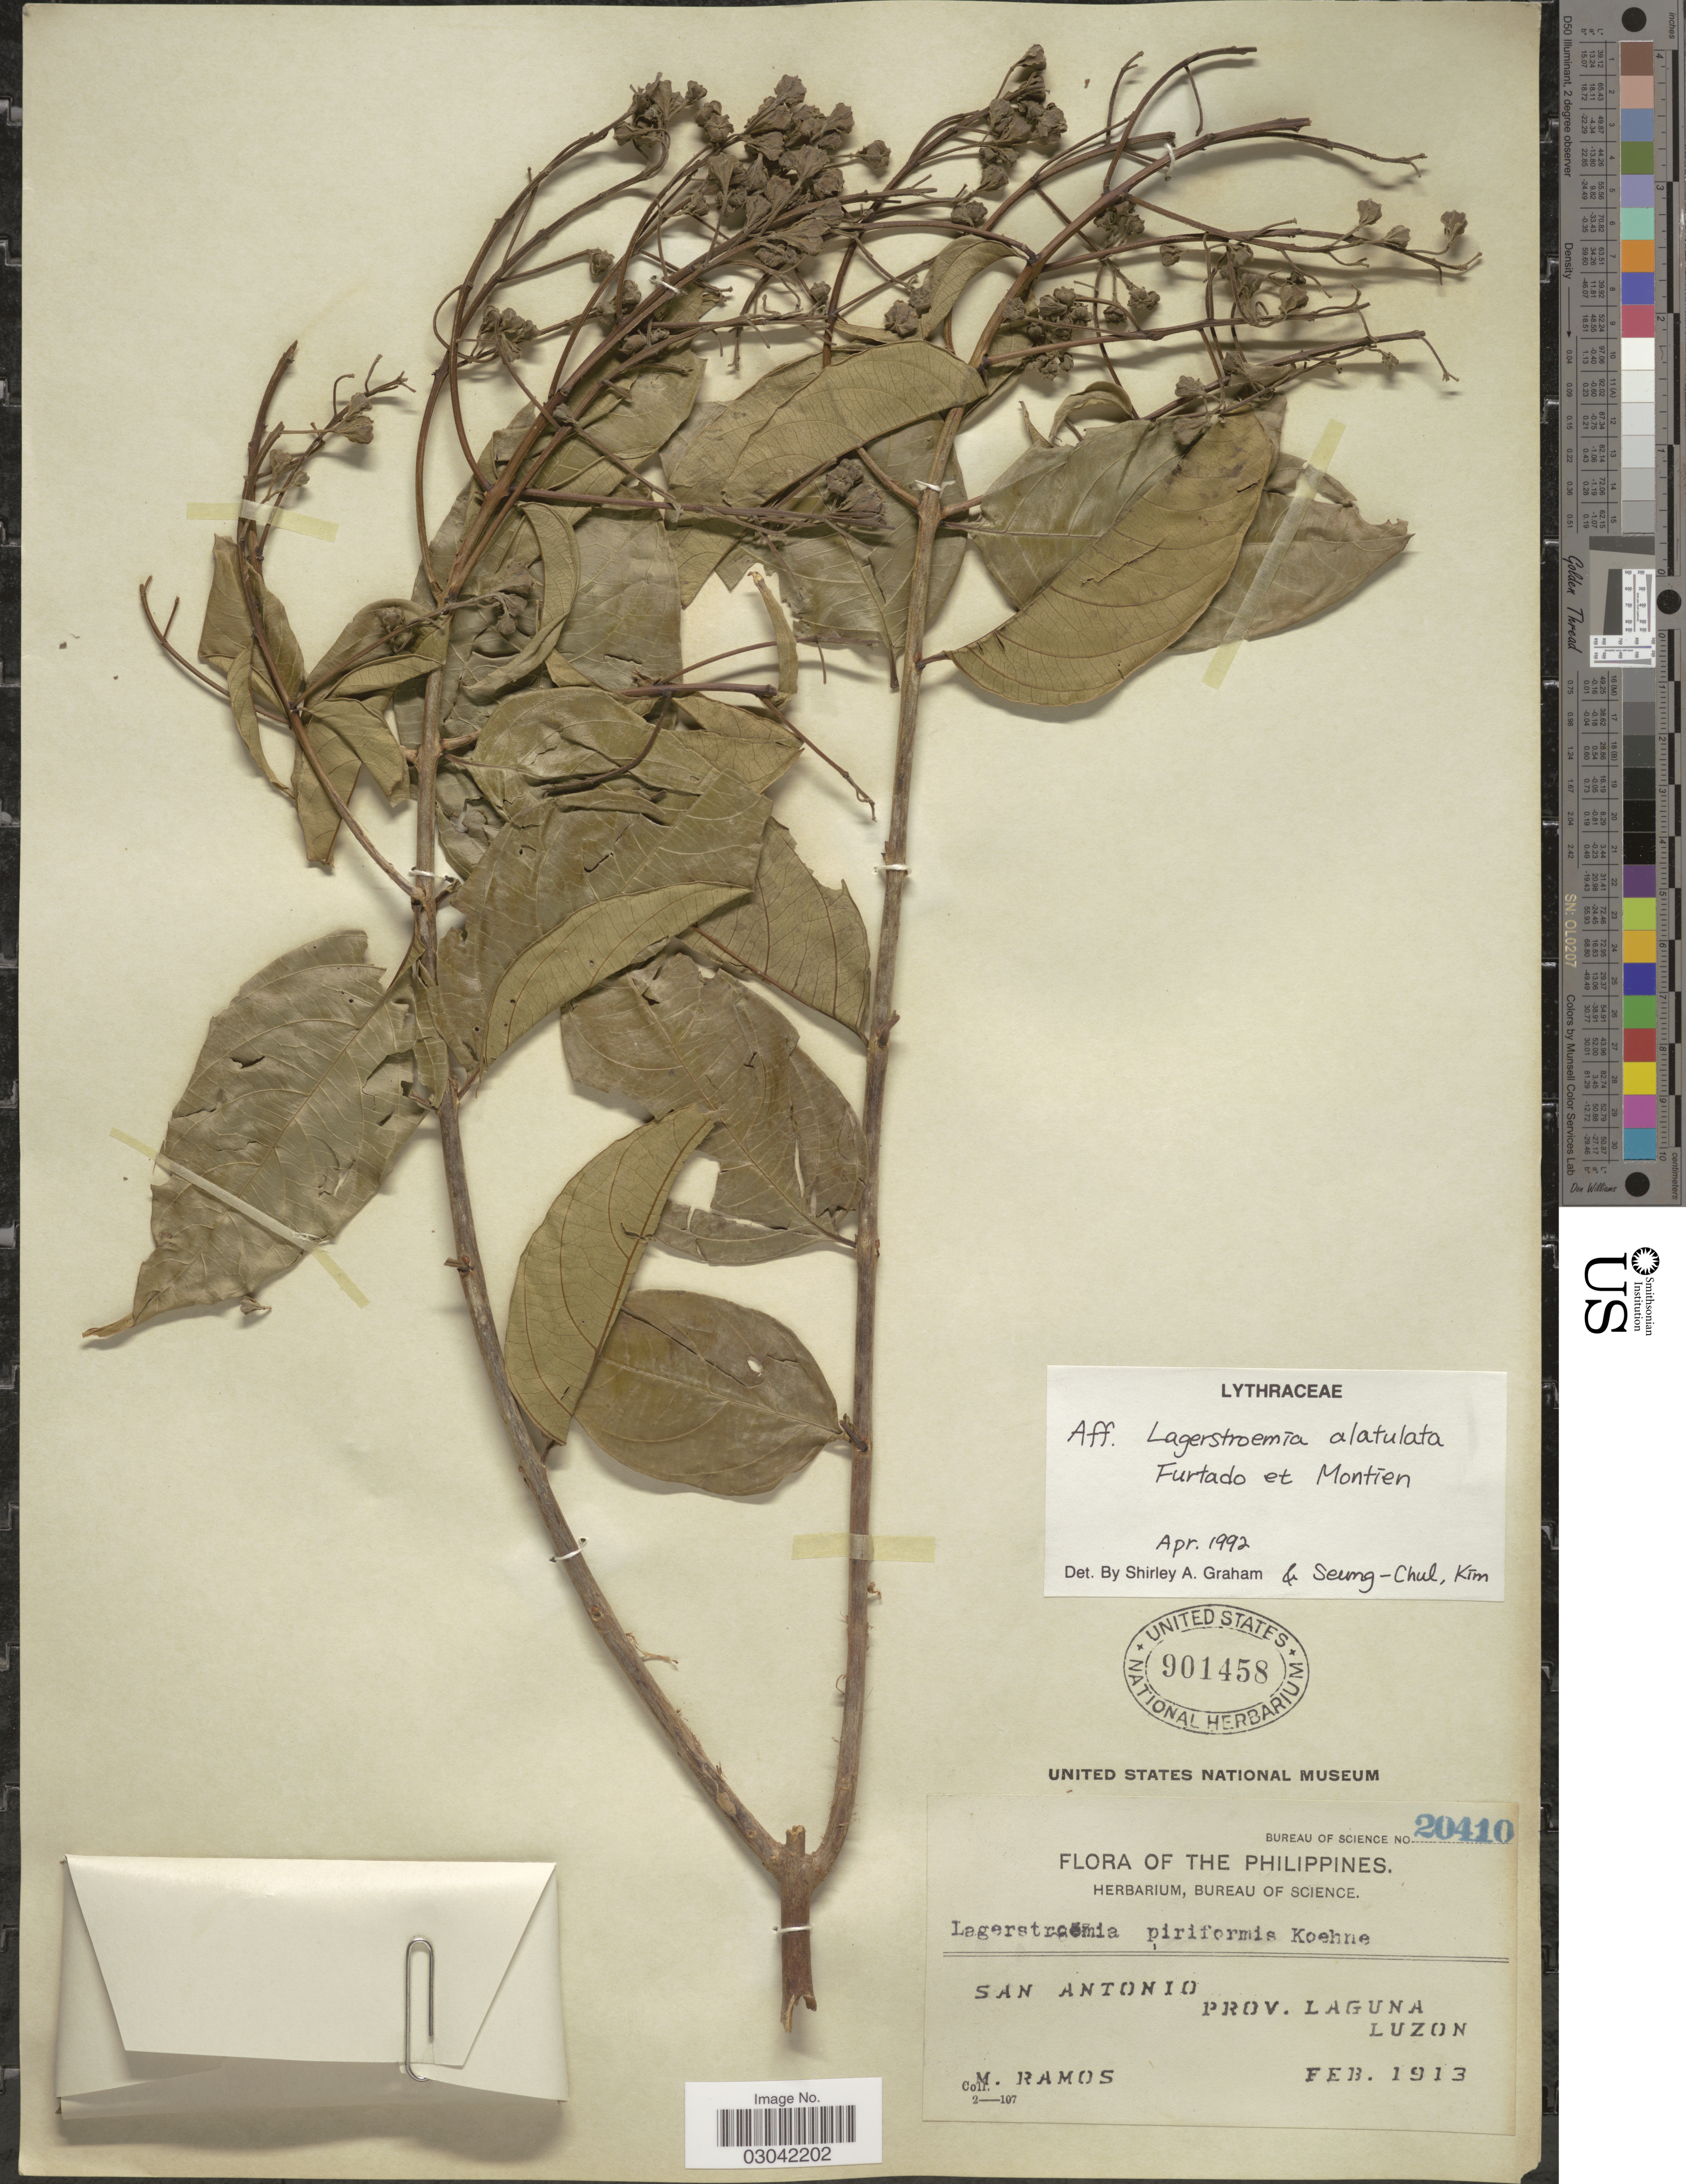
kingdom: Plantae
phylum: Tracheophyta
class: Magnoliopsida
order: Myrtales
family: Lythraceae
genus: Lagerstroemia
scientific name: Lagerstroemia alatulata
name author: Furtado & Montien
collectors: M. Ramos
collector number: Bureau of Science 20410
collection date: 1913-02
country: Philippines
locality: San Antonio. Prov. Laguna. Luzon.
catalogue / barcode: US 901458